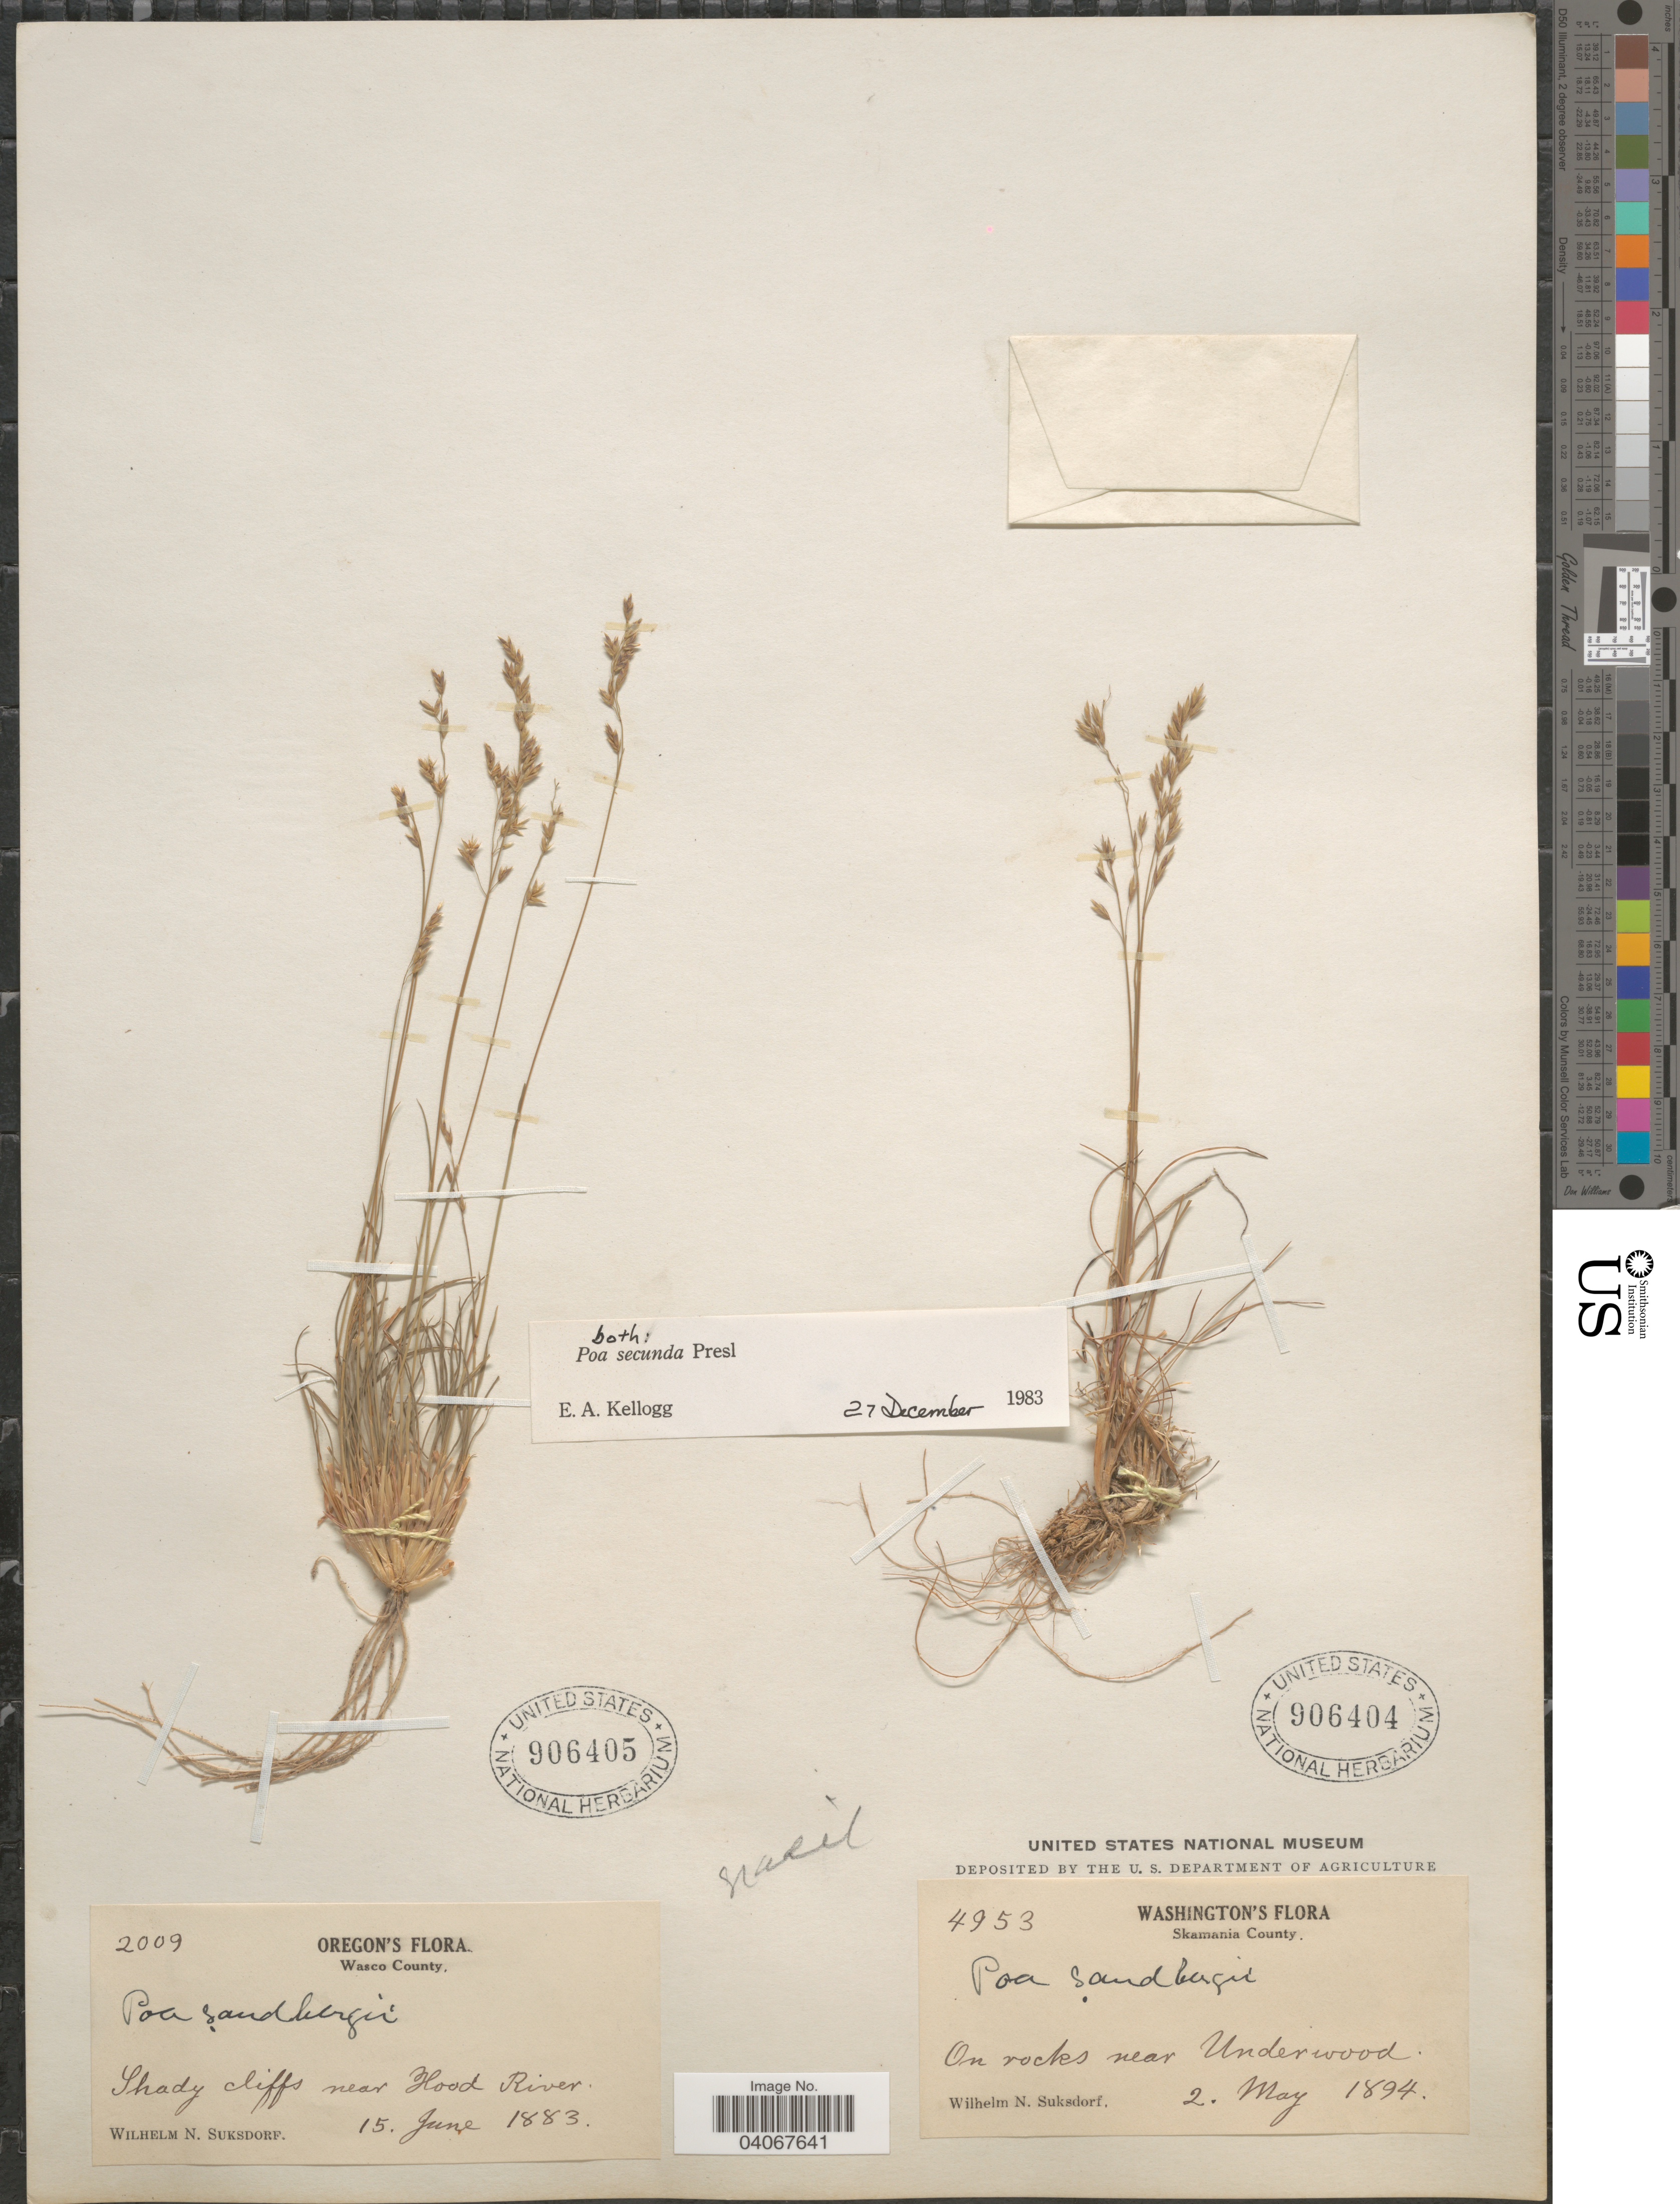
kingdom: Plantae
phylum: Tracheophyta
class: Liliopsida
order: Poales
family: Poaceae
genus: Poa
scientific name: Poa secunda subsp. secunda var. secunda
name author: J. Presl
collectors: W. N. Suksdorf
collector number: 2009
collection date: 1883-06-15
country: United States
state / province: Oregon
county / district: Wasco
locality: Wasco County. Shady cliffs near Hood River.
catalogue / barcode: US 906405-2